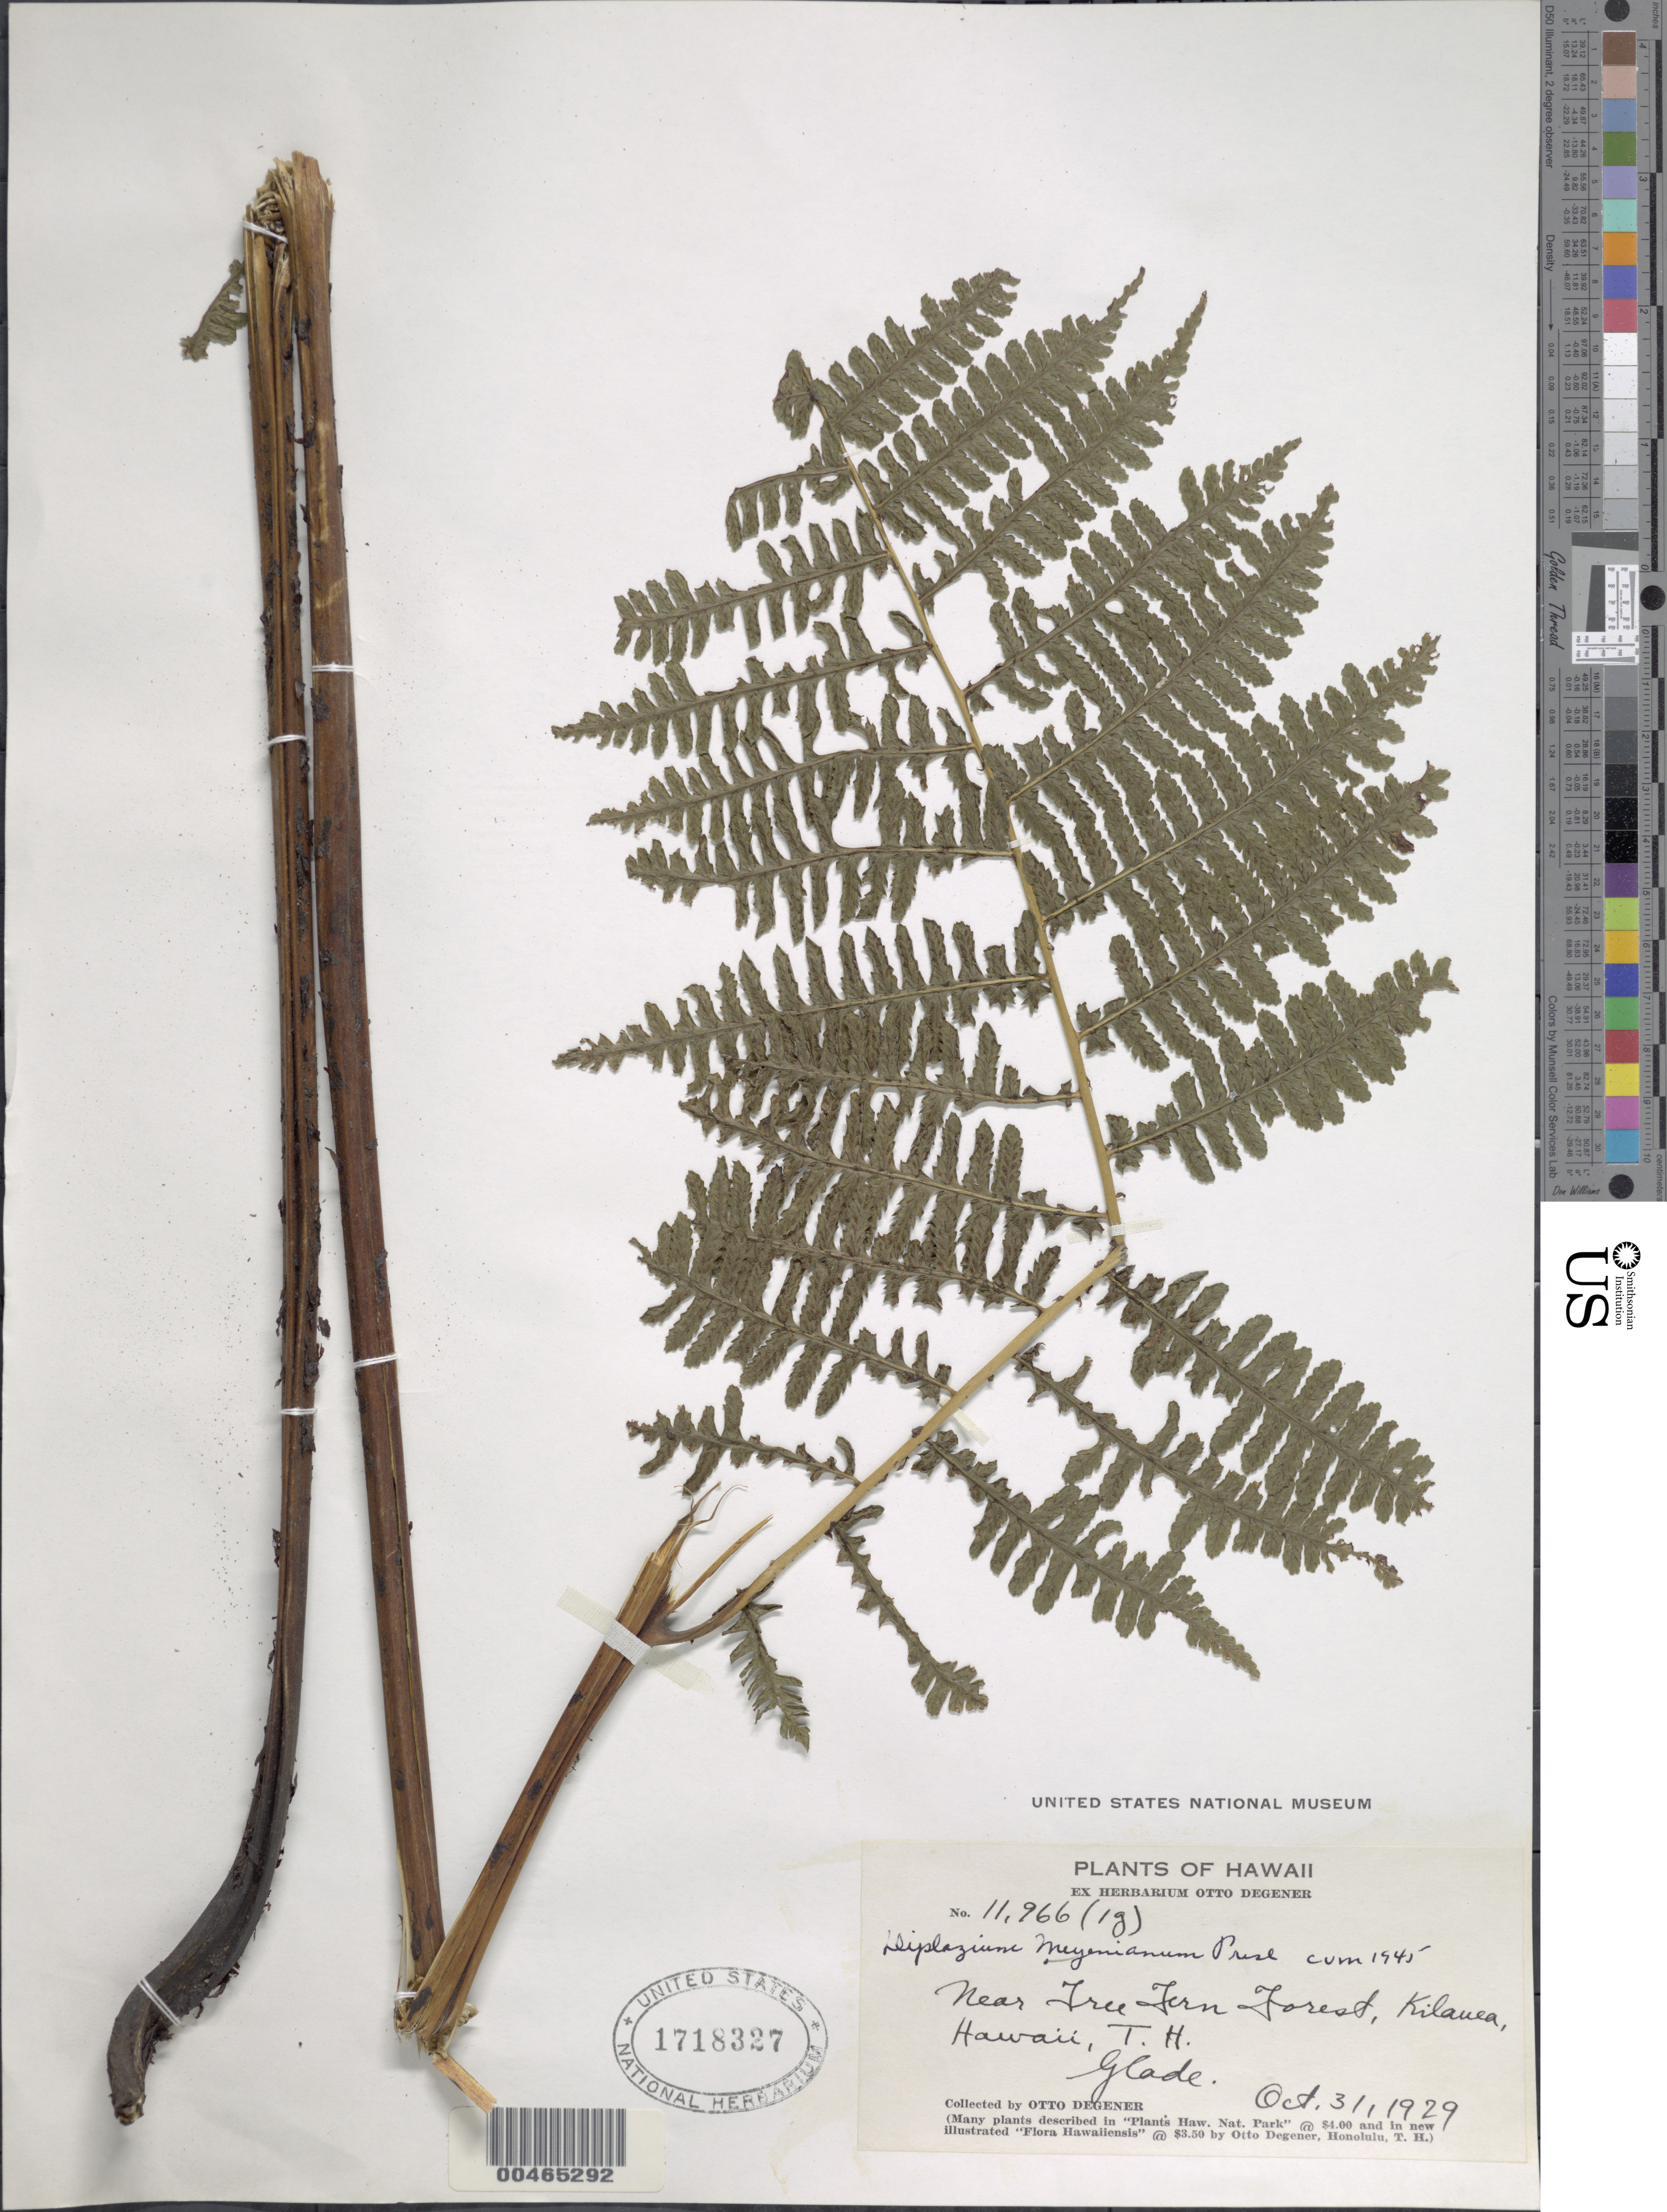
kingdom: Plantae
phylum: Tracheophyta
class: Polypodiopsida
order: Polypodiales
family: Athyriaceae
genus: Diplazium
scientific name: Diplazium sandwichianum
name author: (C. Presl) Diels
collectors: O. Degener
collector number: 11966(1g)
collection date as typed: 31 Oct 1929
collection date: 1929-10-31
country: United States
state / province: Hawaii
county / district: Hawaii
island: Hawaii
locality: Near Tree Fern Forest, Kilauea, Hawaii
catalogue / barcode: US 1718327